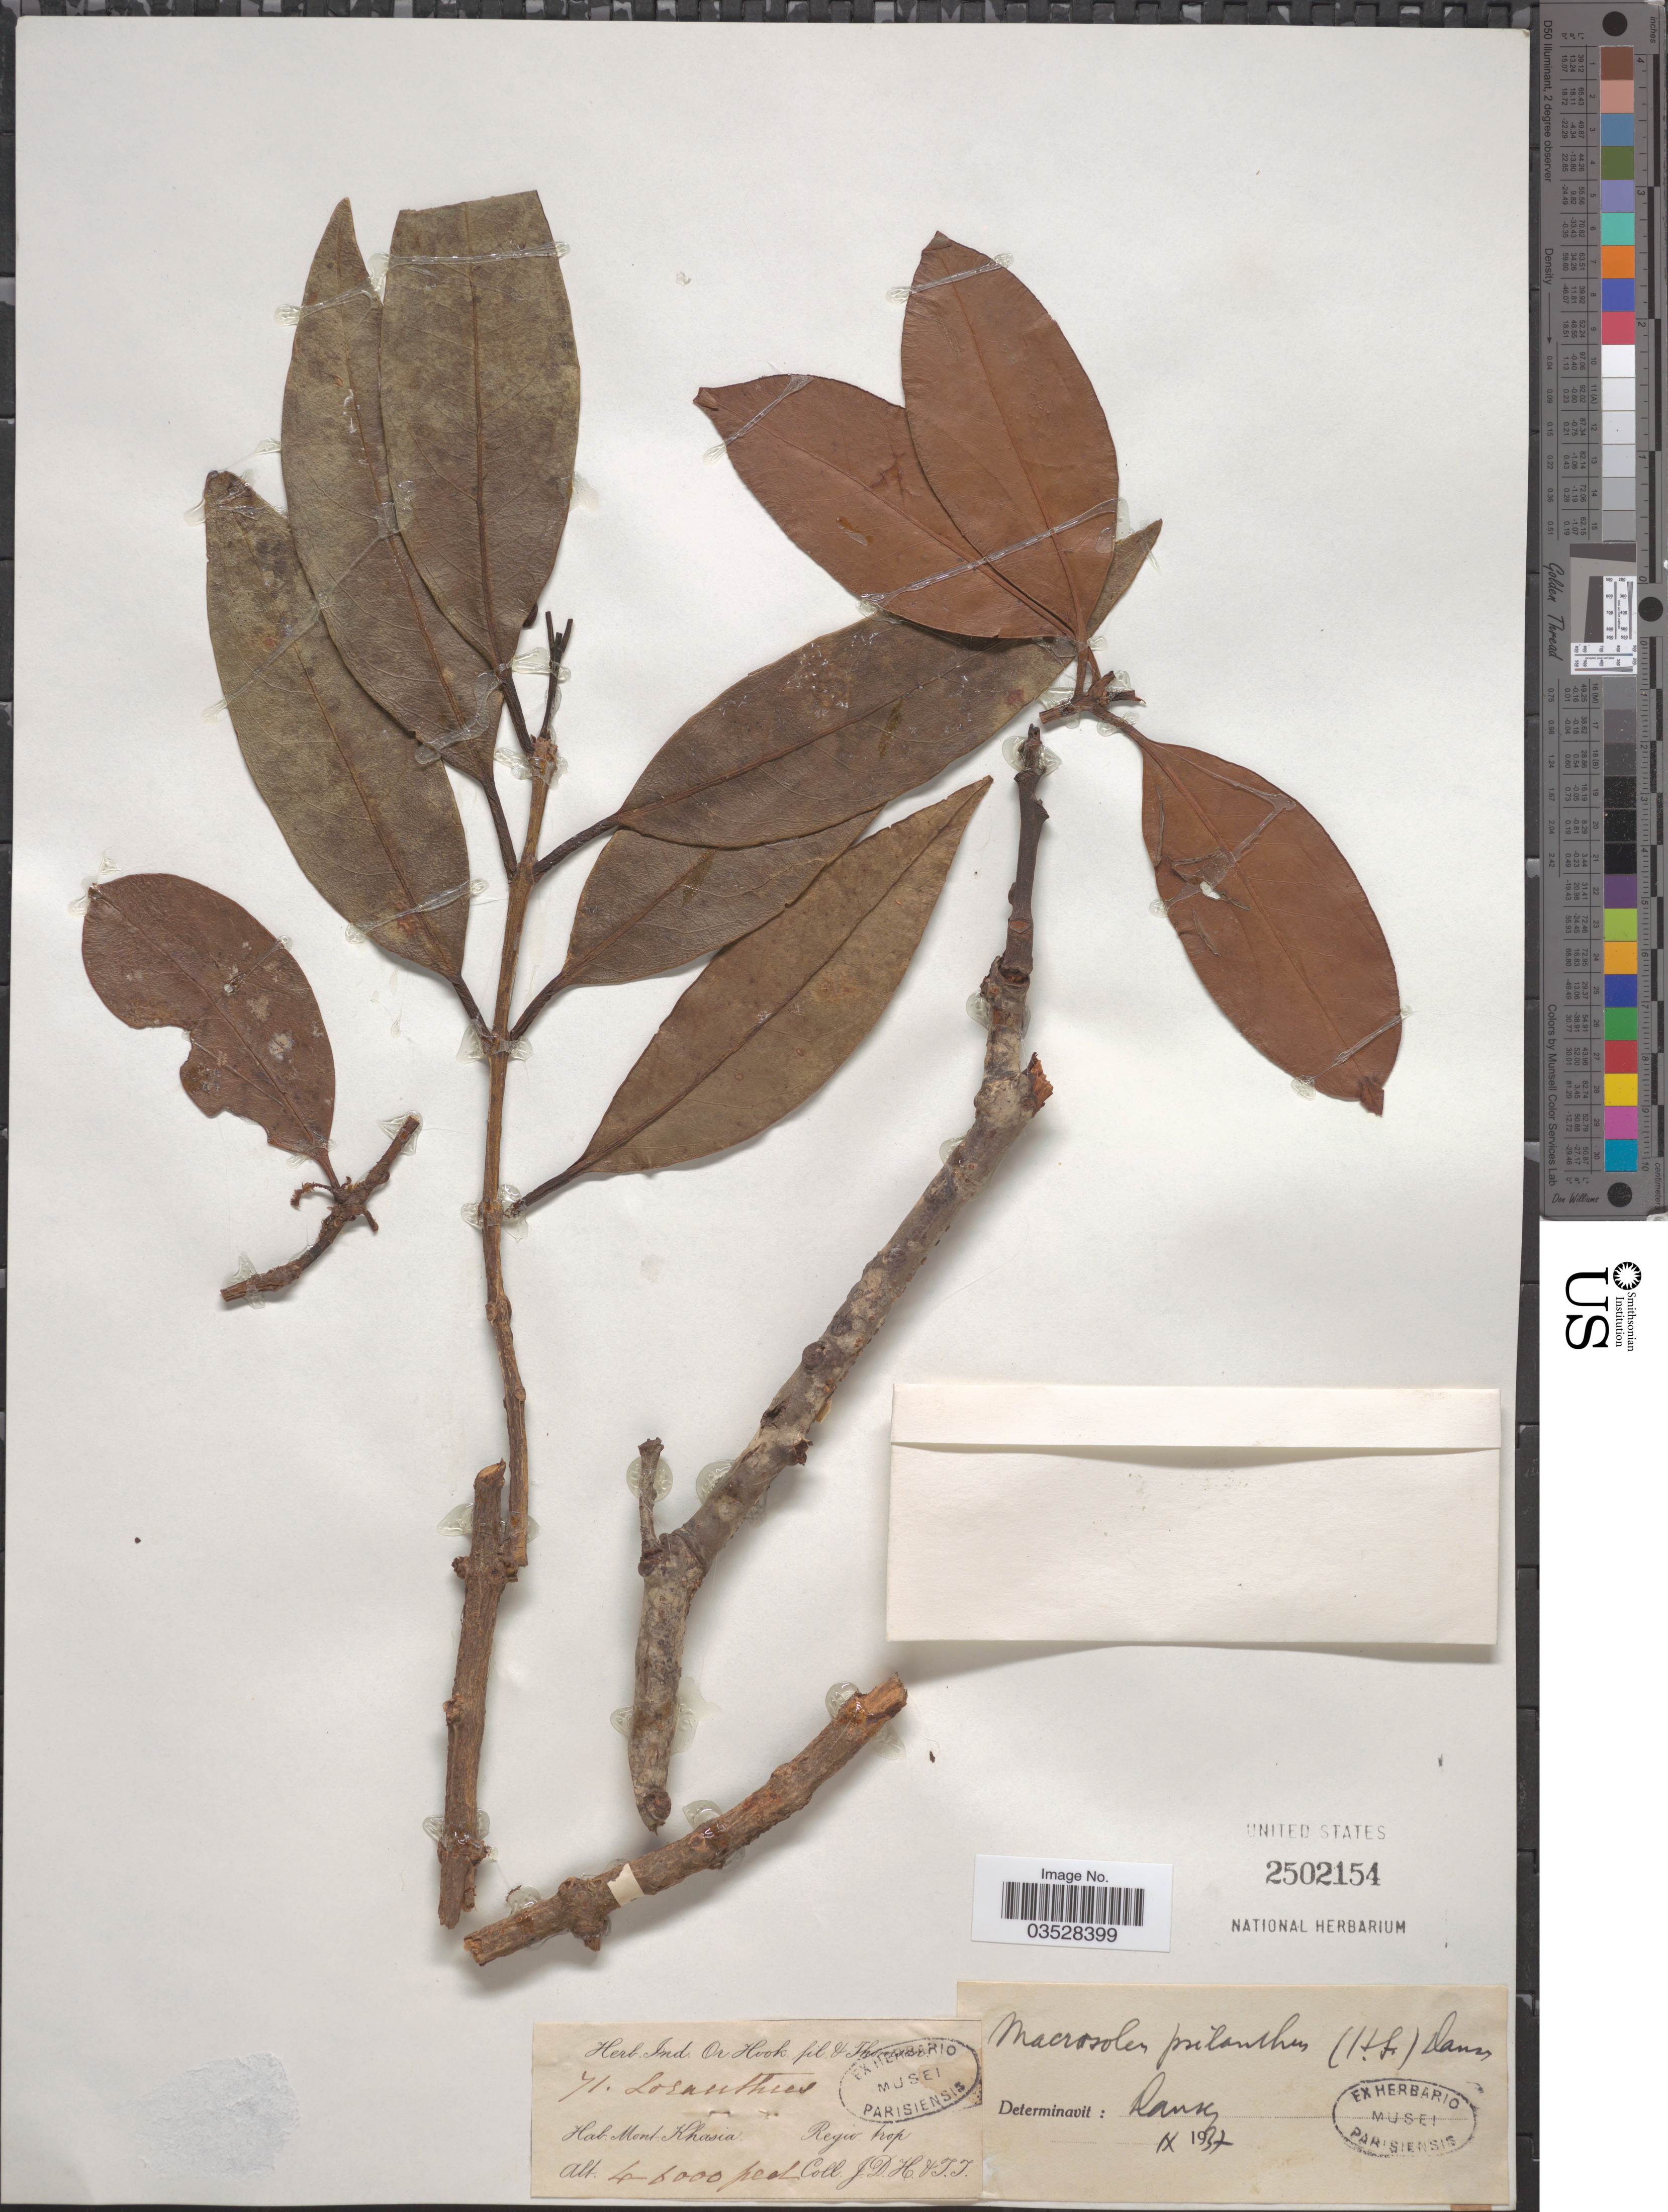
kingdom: Plantae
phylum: Tracheophyta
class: Magnoliopsida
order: Santalales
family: Loranthaceae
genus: Loranthus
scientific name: Loranthus pentandrus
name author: L.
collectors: J. D. Hooker & T. Thomson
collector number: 71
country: India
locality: Mont. Khasia.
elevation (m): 1219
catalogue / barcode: US 2502154